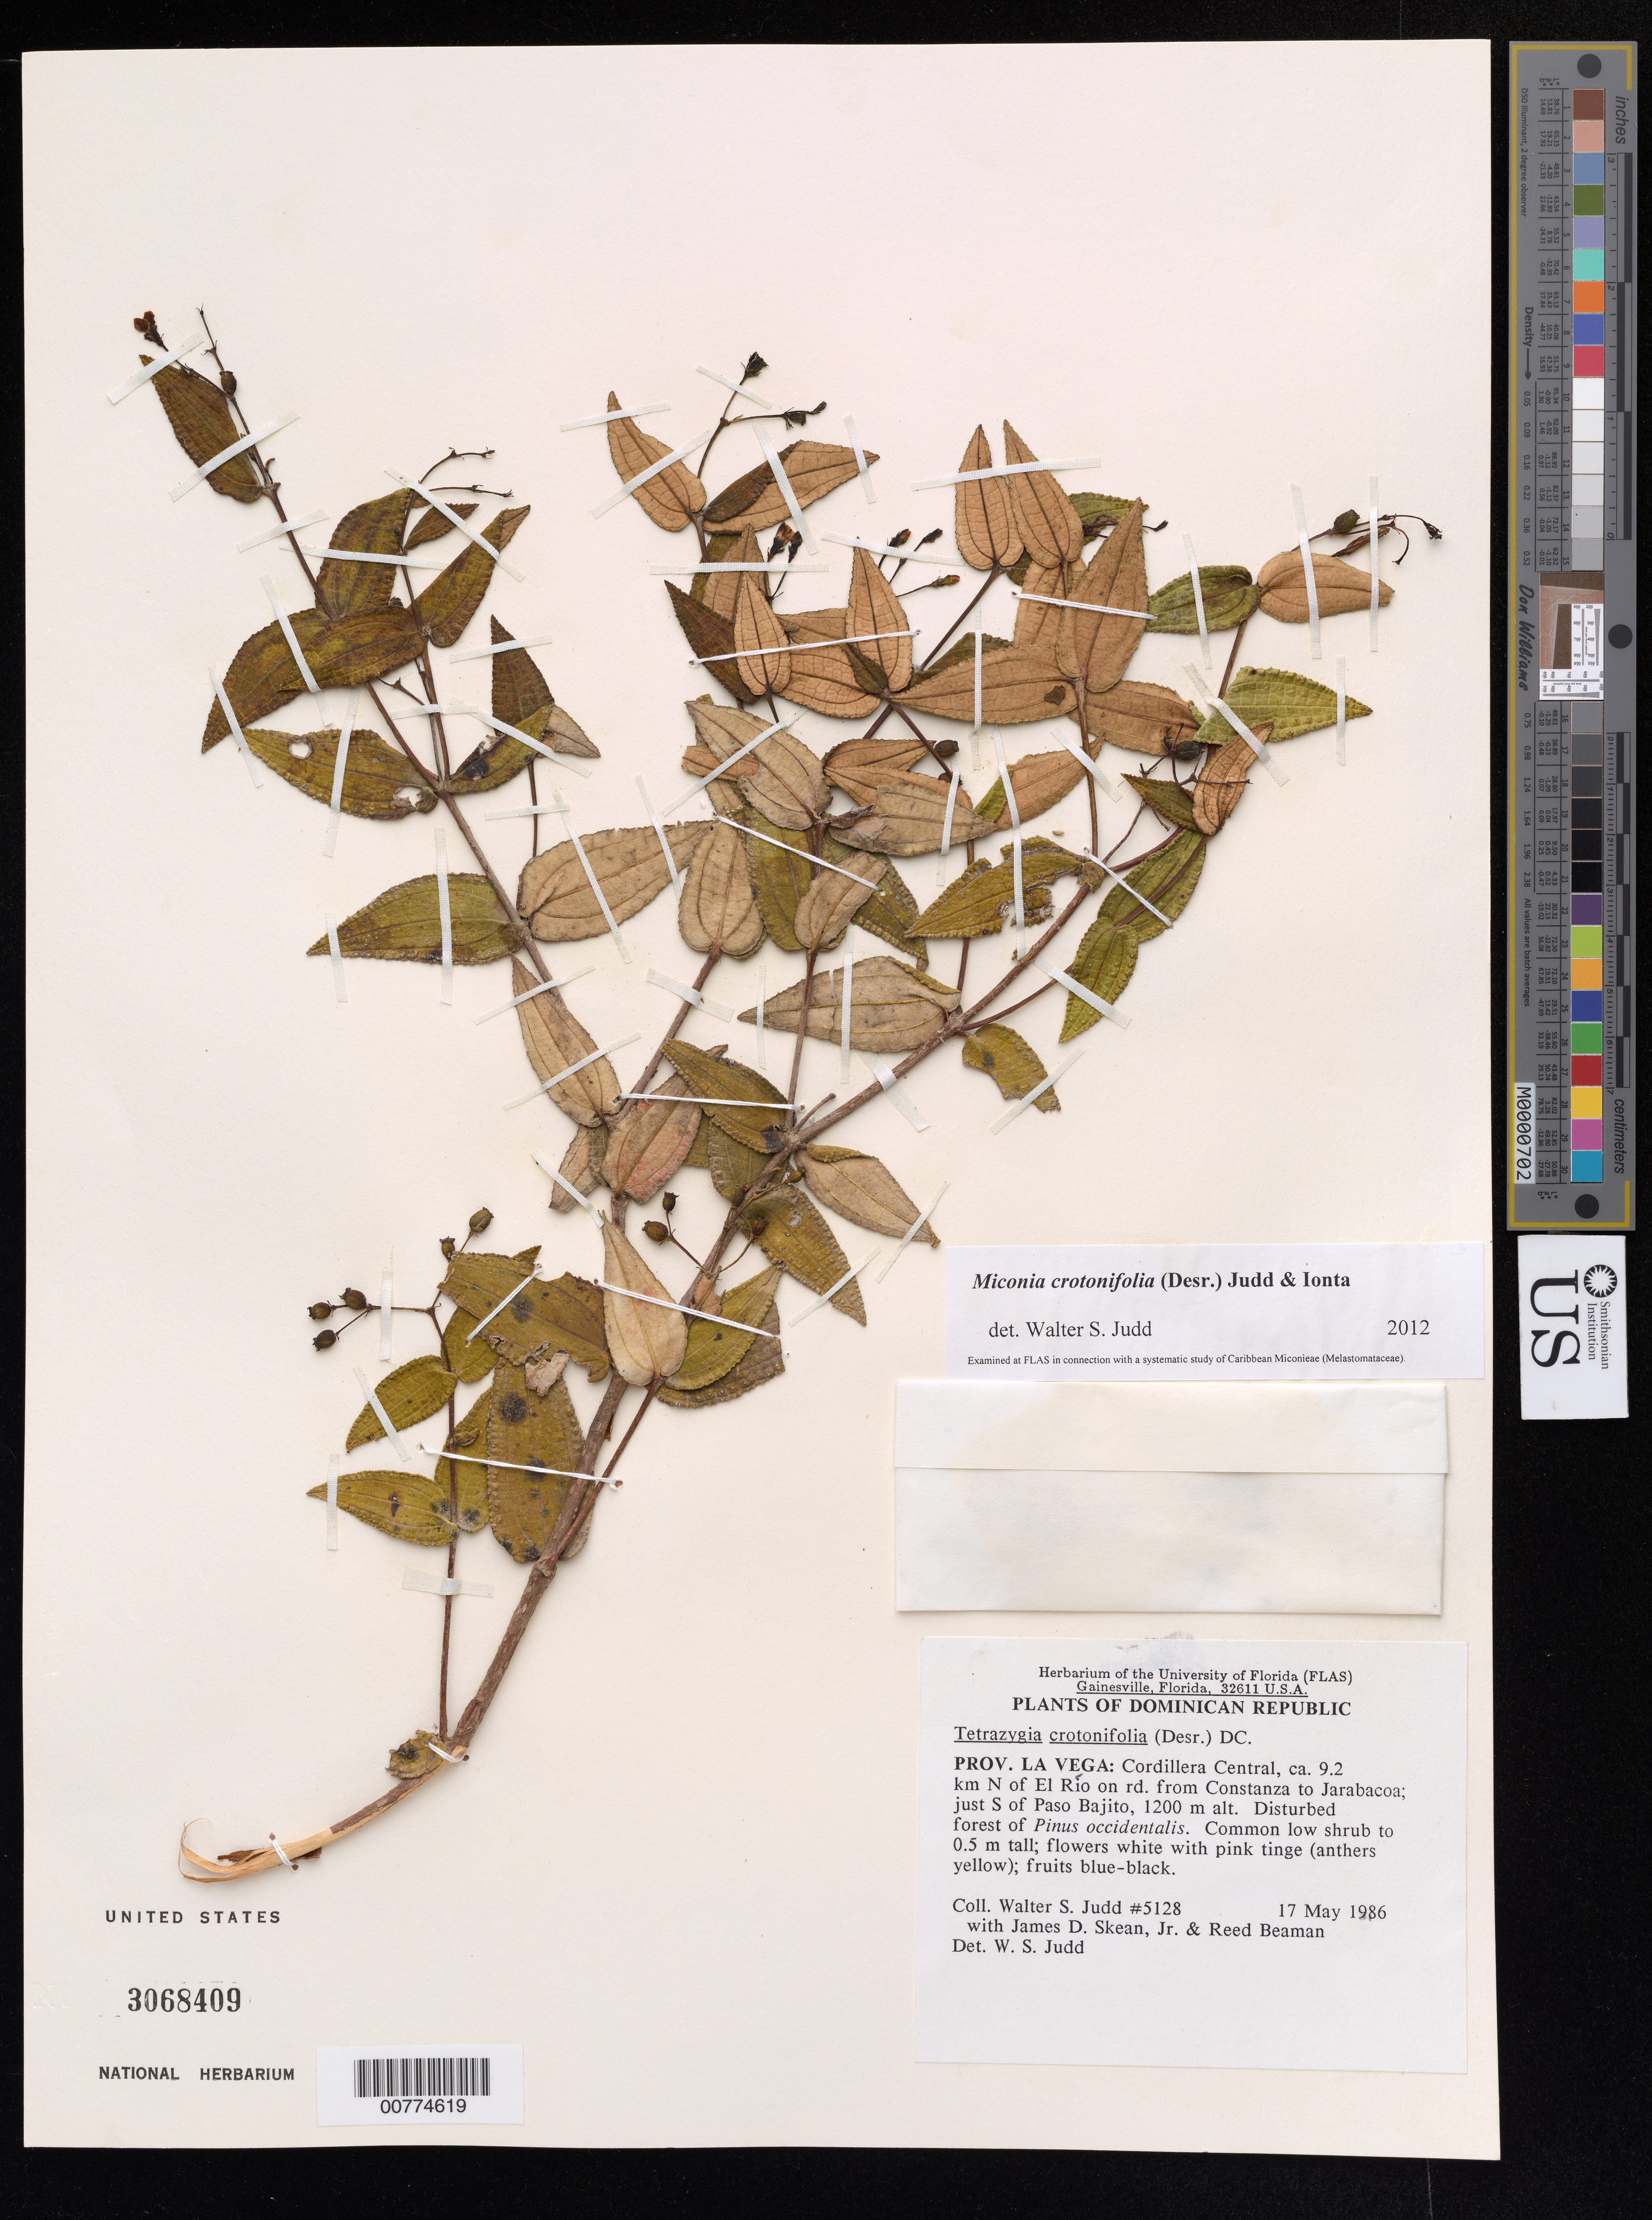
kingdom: Plantae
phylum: Tracheophyta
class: Magnoliopsida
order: Myrtales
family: Melastomataceae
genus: Miconia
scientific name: Miconia crotonifolia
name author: (Desr.) Judd & Ionta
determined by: Judd, Walter S.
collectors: W. S. Judd, J. D. Skean & R. S. Beaman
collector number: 5128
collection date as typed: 17 May 1986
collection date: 1986-05-17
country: Dominican Republic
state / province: La Vega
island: Hispaniola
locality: Cordillera Central, ca. 9.2 km N of El Río on road from Constanza to Jarabacoa, just S of Paso Bajito.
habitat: Disturbed forest of Pinus occidentalis.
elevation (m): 1200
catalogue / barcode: US 3068409